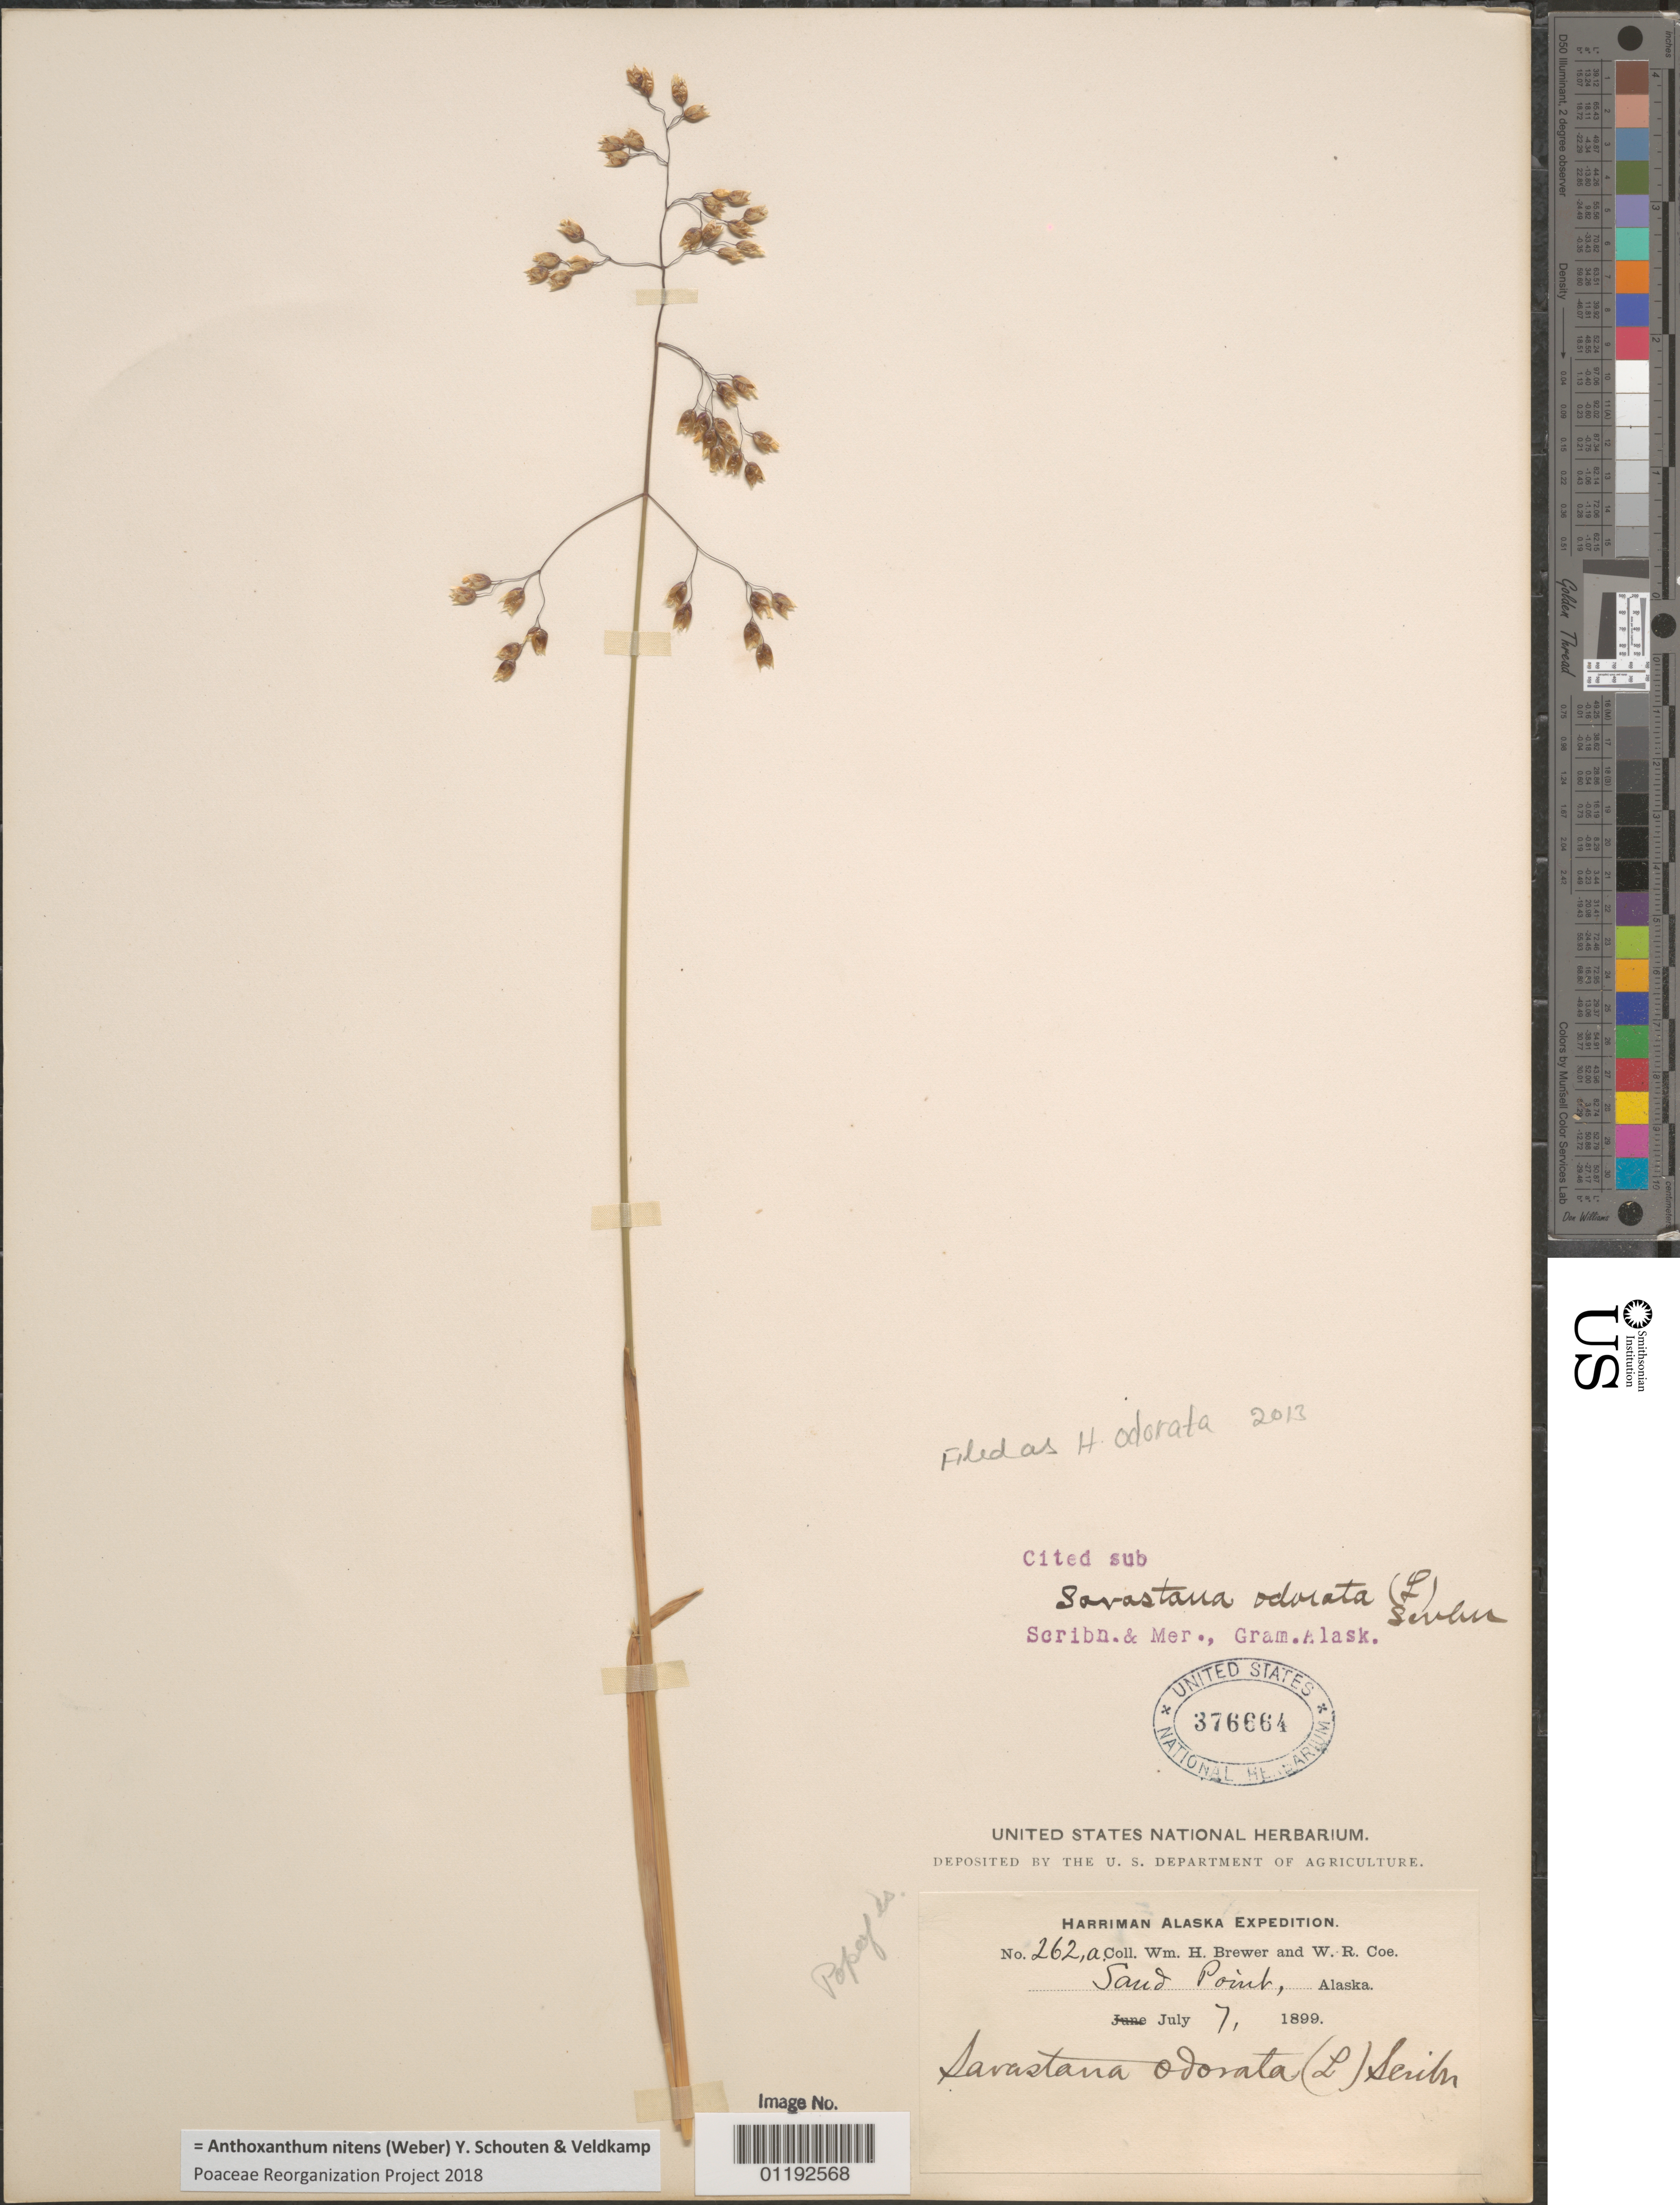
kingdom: Plantae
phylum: Tracheophyta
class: Liliopsida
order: Poales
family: Poaceae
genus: Anthoxanthum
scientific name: Anthoxanthum nitens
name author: (G.H. Weber) R.T.A. Schouten & Veldkamp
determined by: Poaceae Reorganization Project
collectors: W. H. Brewer & W. Coe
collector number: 262a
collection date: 1899-07-07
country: United States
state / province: Alaska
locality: Sand Point.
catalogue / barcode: US 376664